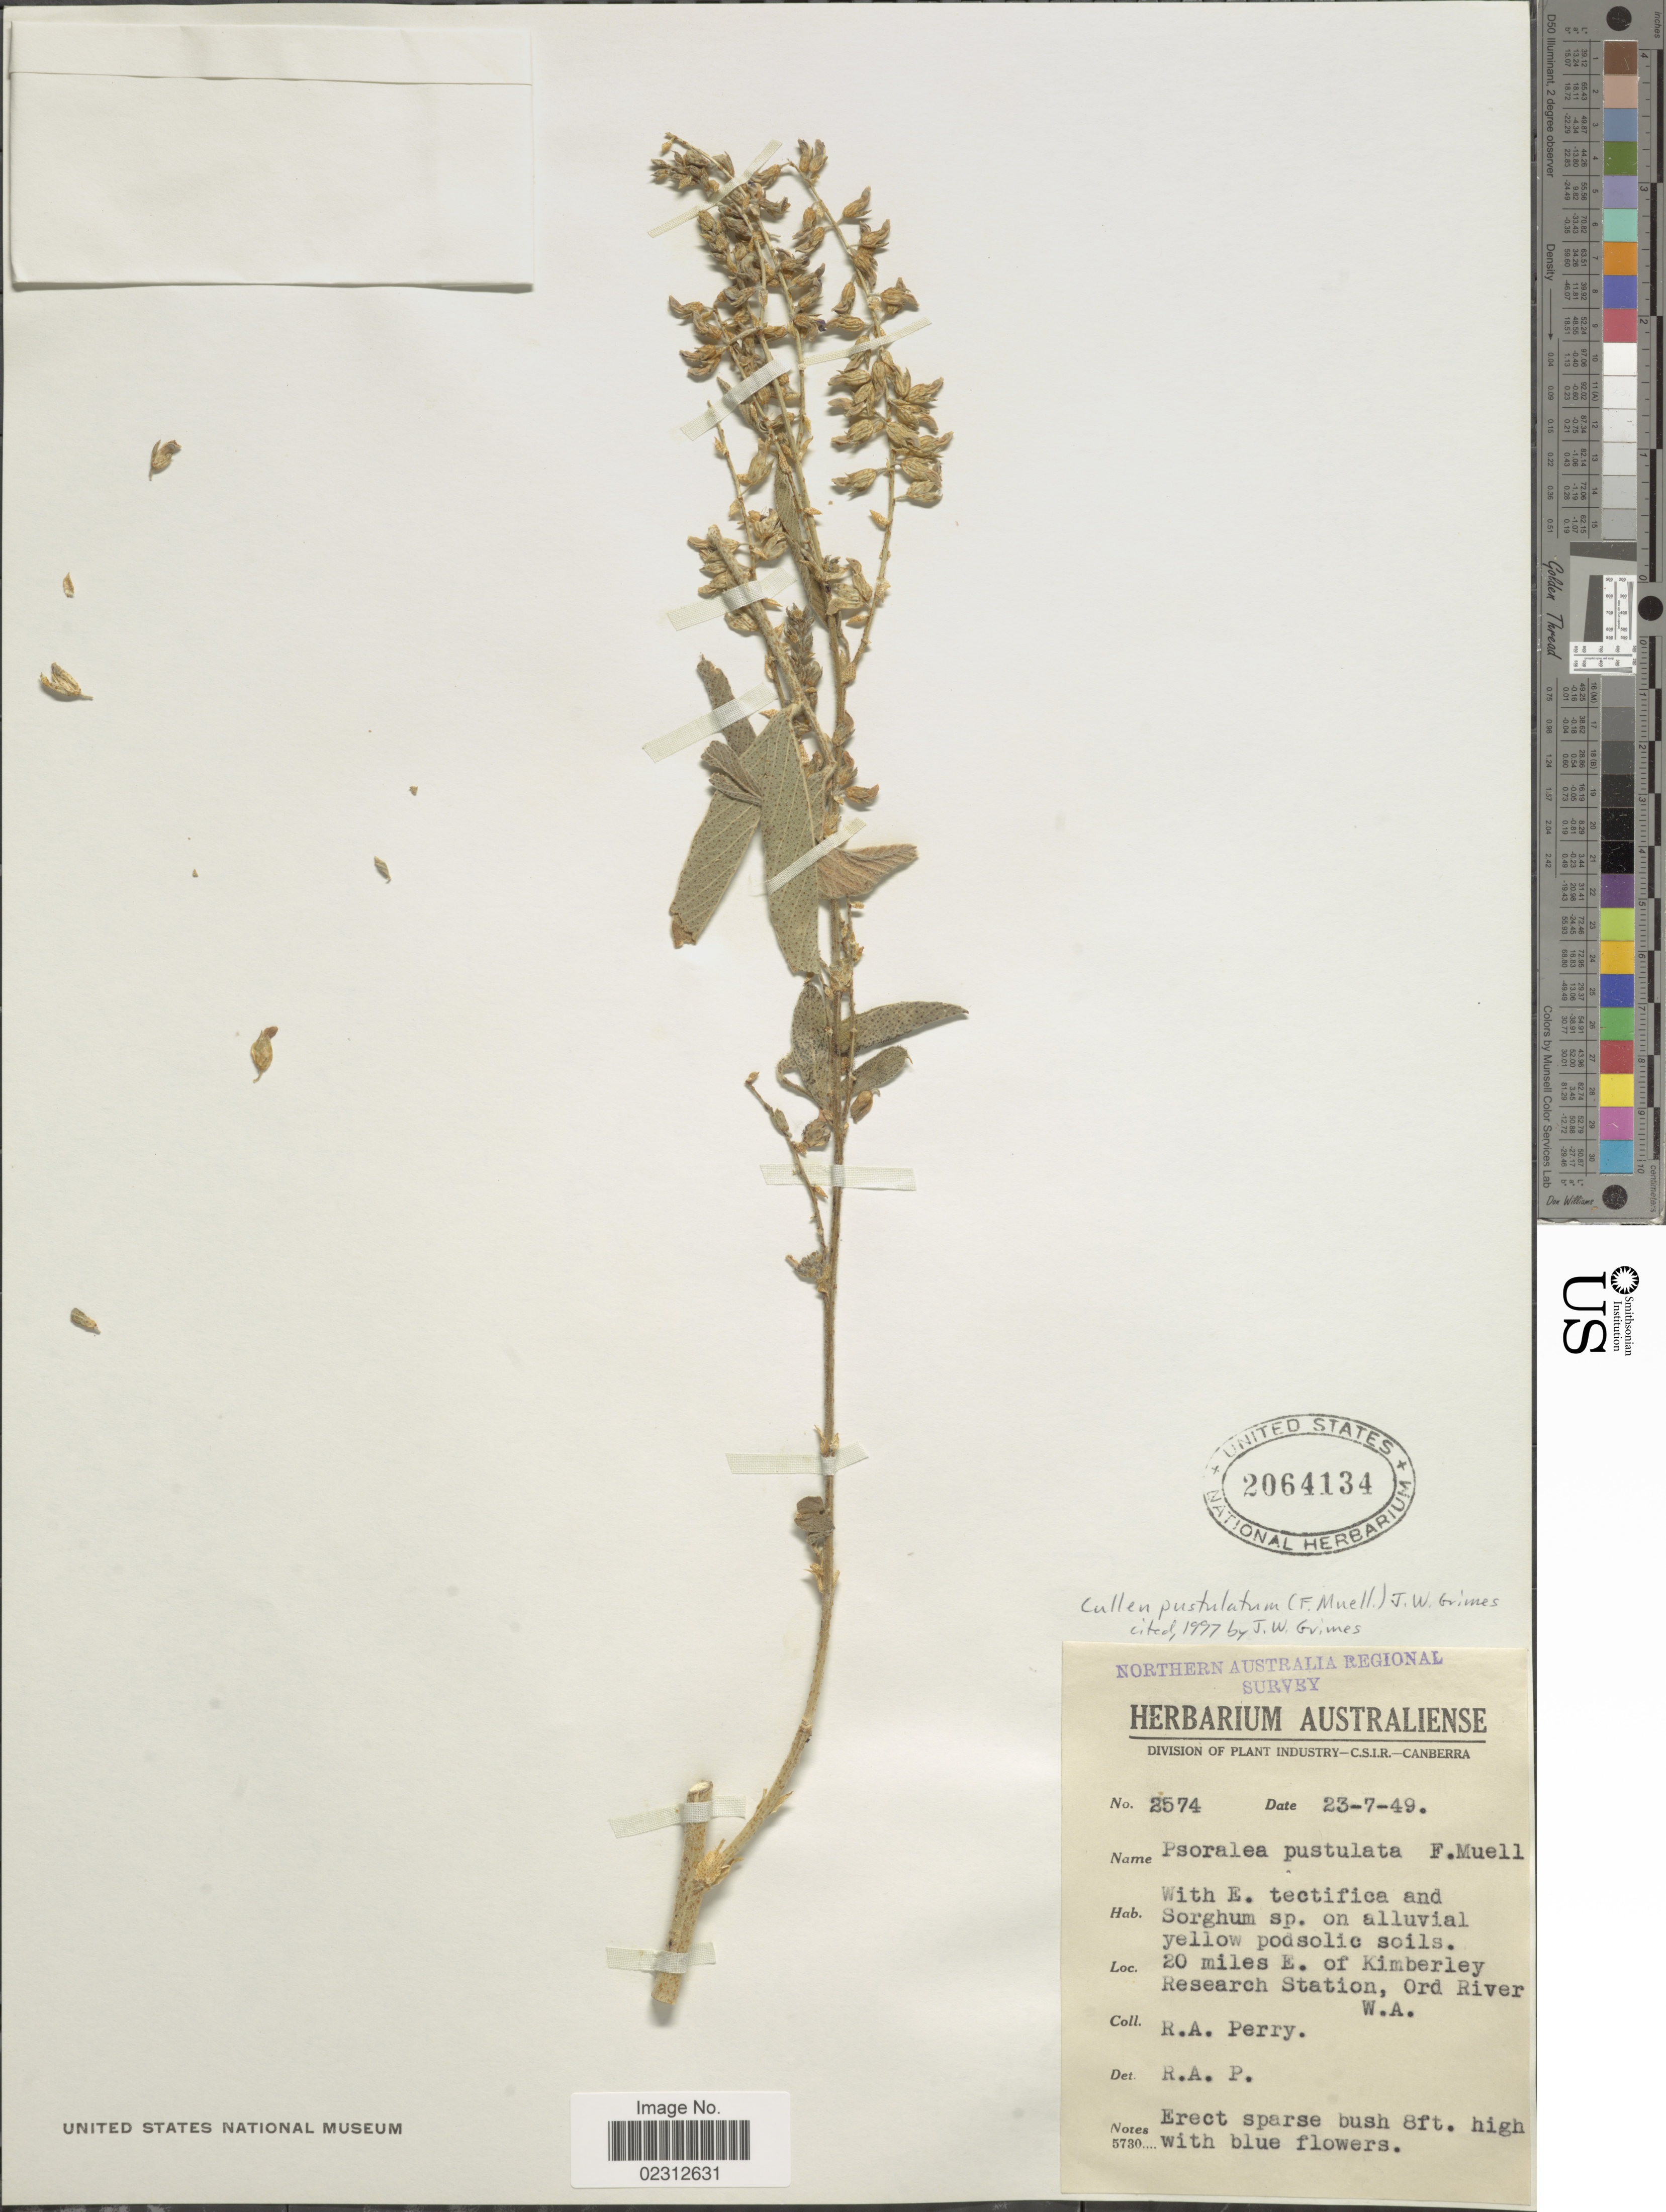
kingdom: Plantae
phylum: Tracheophyta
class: Magnoliopsida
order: Fabales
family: Fabaceae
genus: Cullen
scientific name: Cullen pustulatum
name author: (F. Muell.) J.W. Grimes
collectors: Perry, R. A.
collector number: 2574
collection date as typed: Transcribed d/m/y: 23/7/49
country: Australia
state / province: Western Australia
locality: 20 miles E. of Kimberley Research Station, Ord River, W.A.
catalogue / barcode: US 2064134